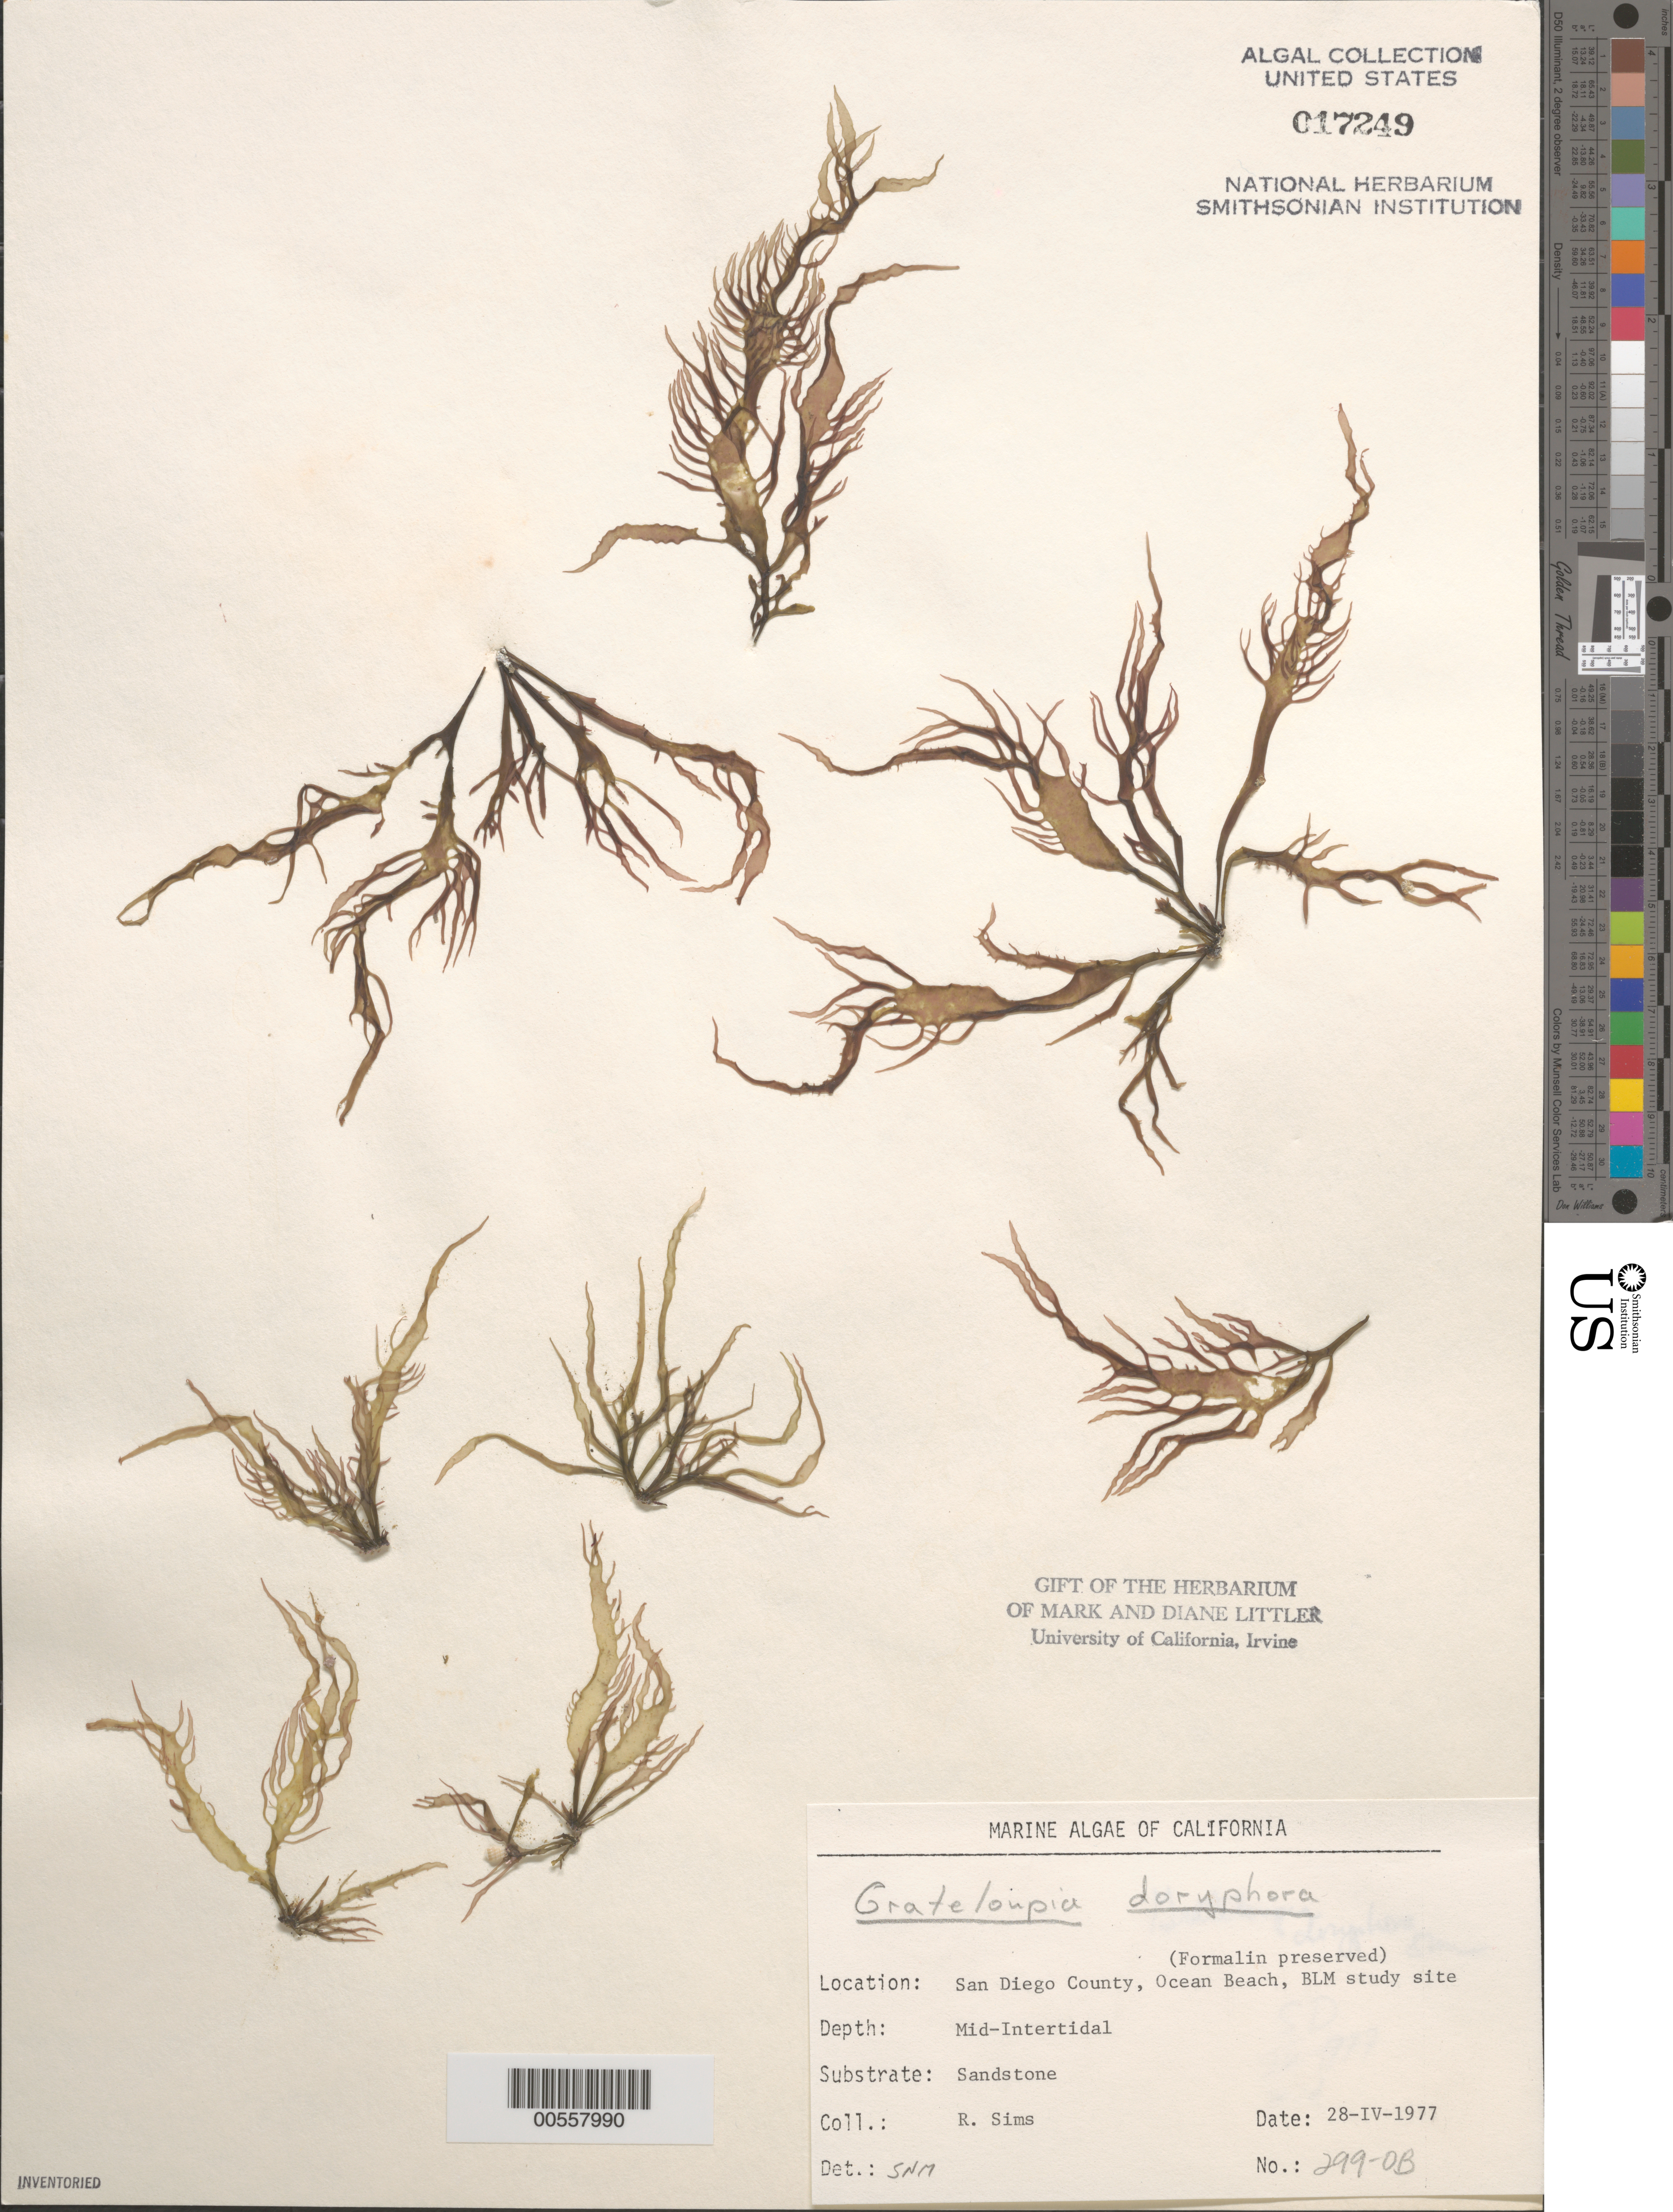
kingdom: Plantae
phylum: Rhodophyta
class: Florideophyceae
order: Halymeniales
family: Halymeniaceae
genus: Grateloupia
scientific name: Grateloupia doryphora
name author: (Mont.) Howe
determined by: Murray, S. N.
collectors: R. H. Sims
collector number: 299-ob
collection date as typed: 28 Apr 1977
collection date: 1977-04-28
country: United States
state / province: California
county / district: San Diego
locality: Ocean Beach, end of Del Monte Street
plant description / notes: BLM-SOCALBIGHT Rocky Intertidal Survey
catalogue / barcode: US 17249